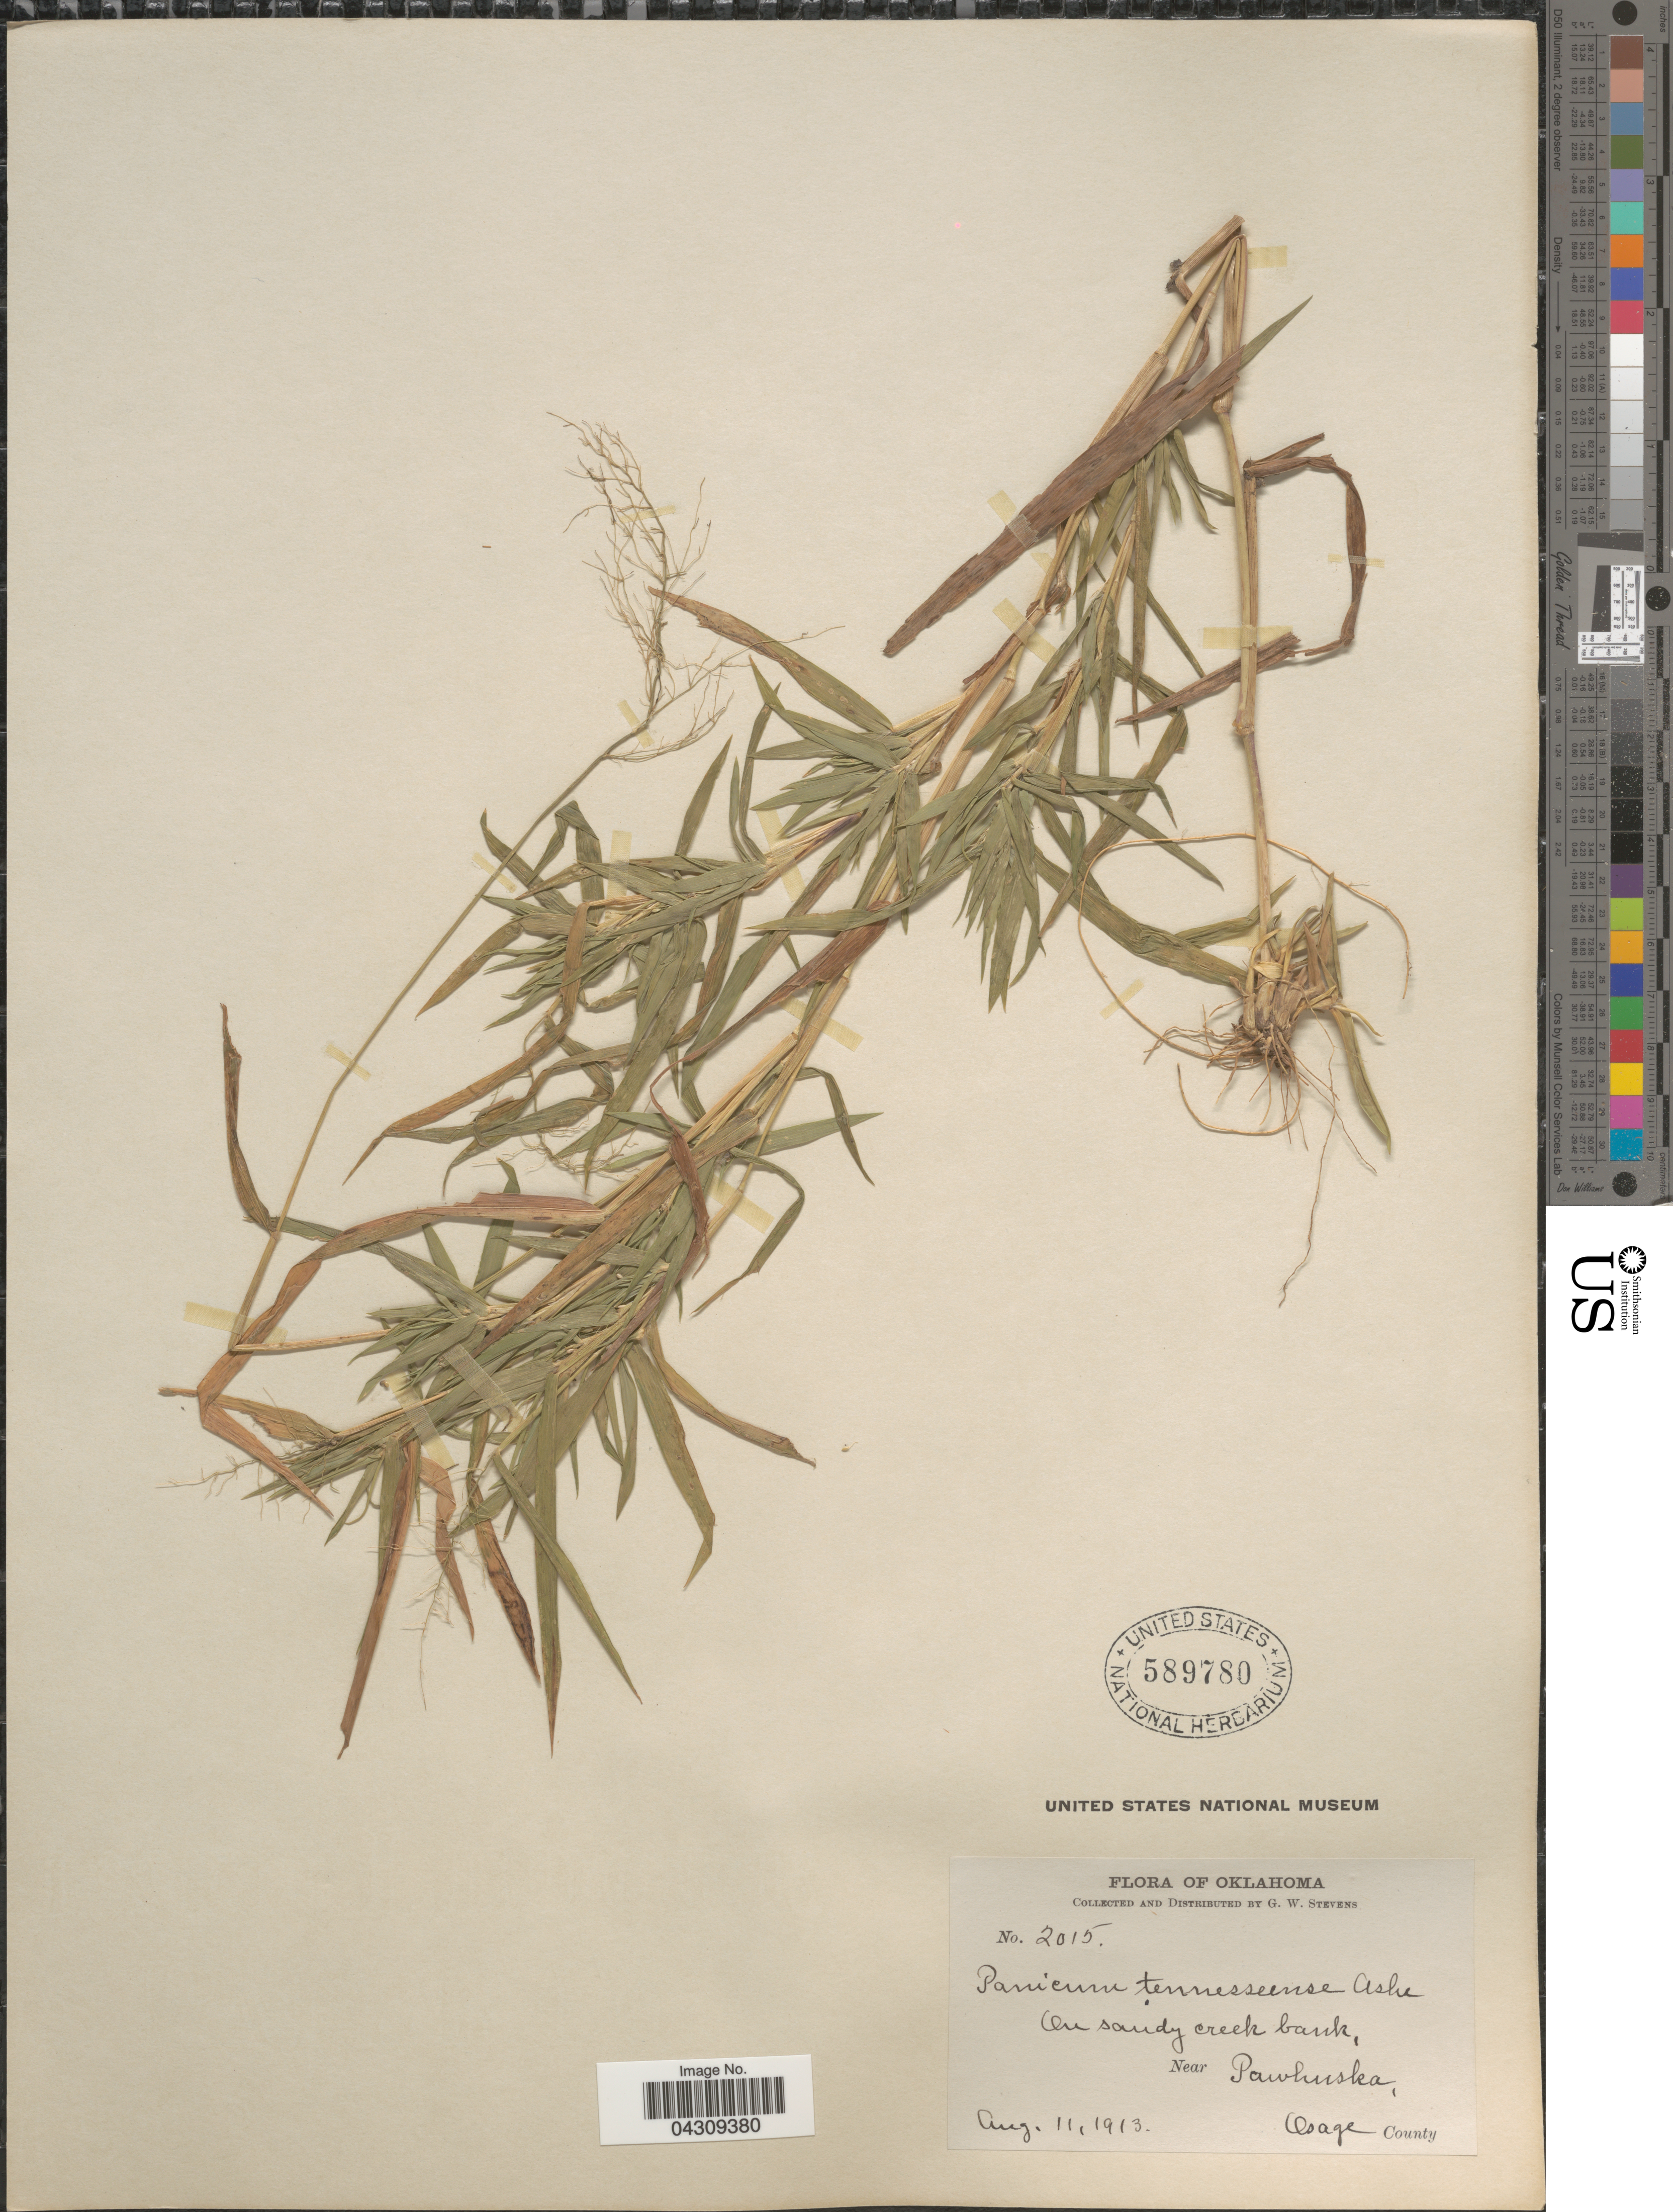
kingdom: Plantae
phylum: Tracheophyta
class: Liliopsida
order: Poales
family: Poaceae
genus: Dichanthelium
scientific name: Dichanthelium acuminatum var. acuminatum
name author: (Sw.) Gould & C.A. Clark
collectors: G. W. Stevens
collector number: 2015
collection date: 1913-08-11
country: United States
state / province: Oklahoma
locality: On sandy creek bank, Near Pawhuska, Osage County.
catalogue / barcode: US 589780